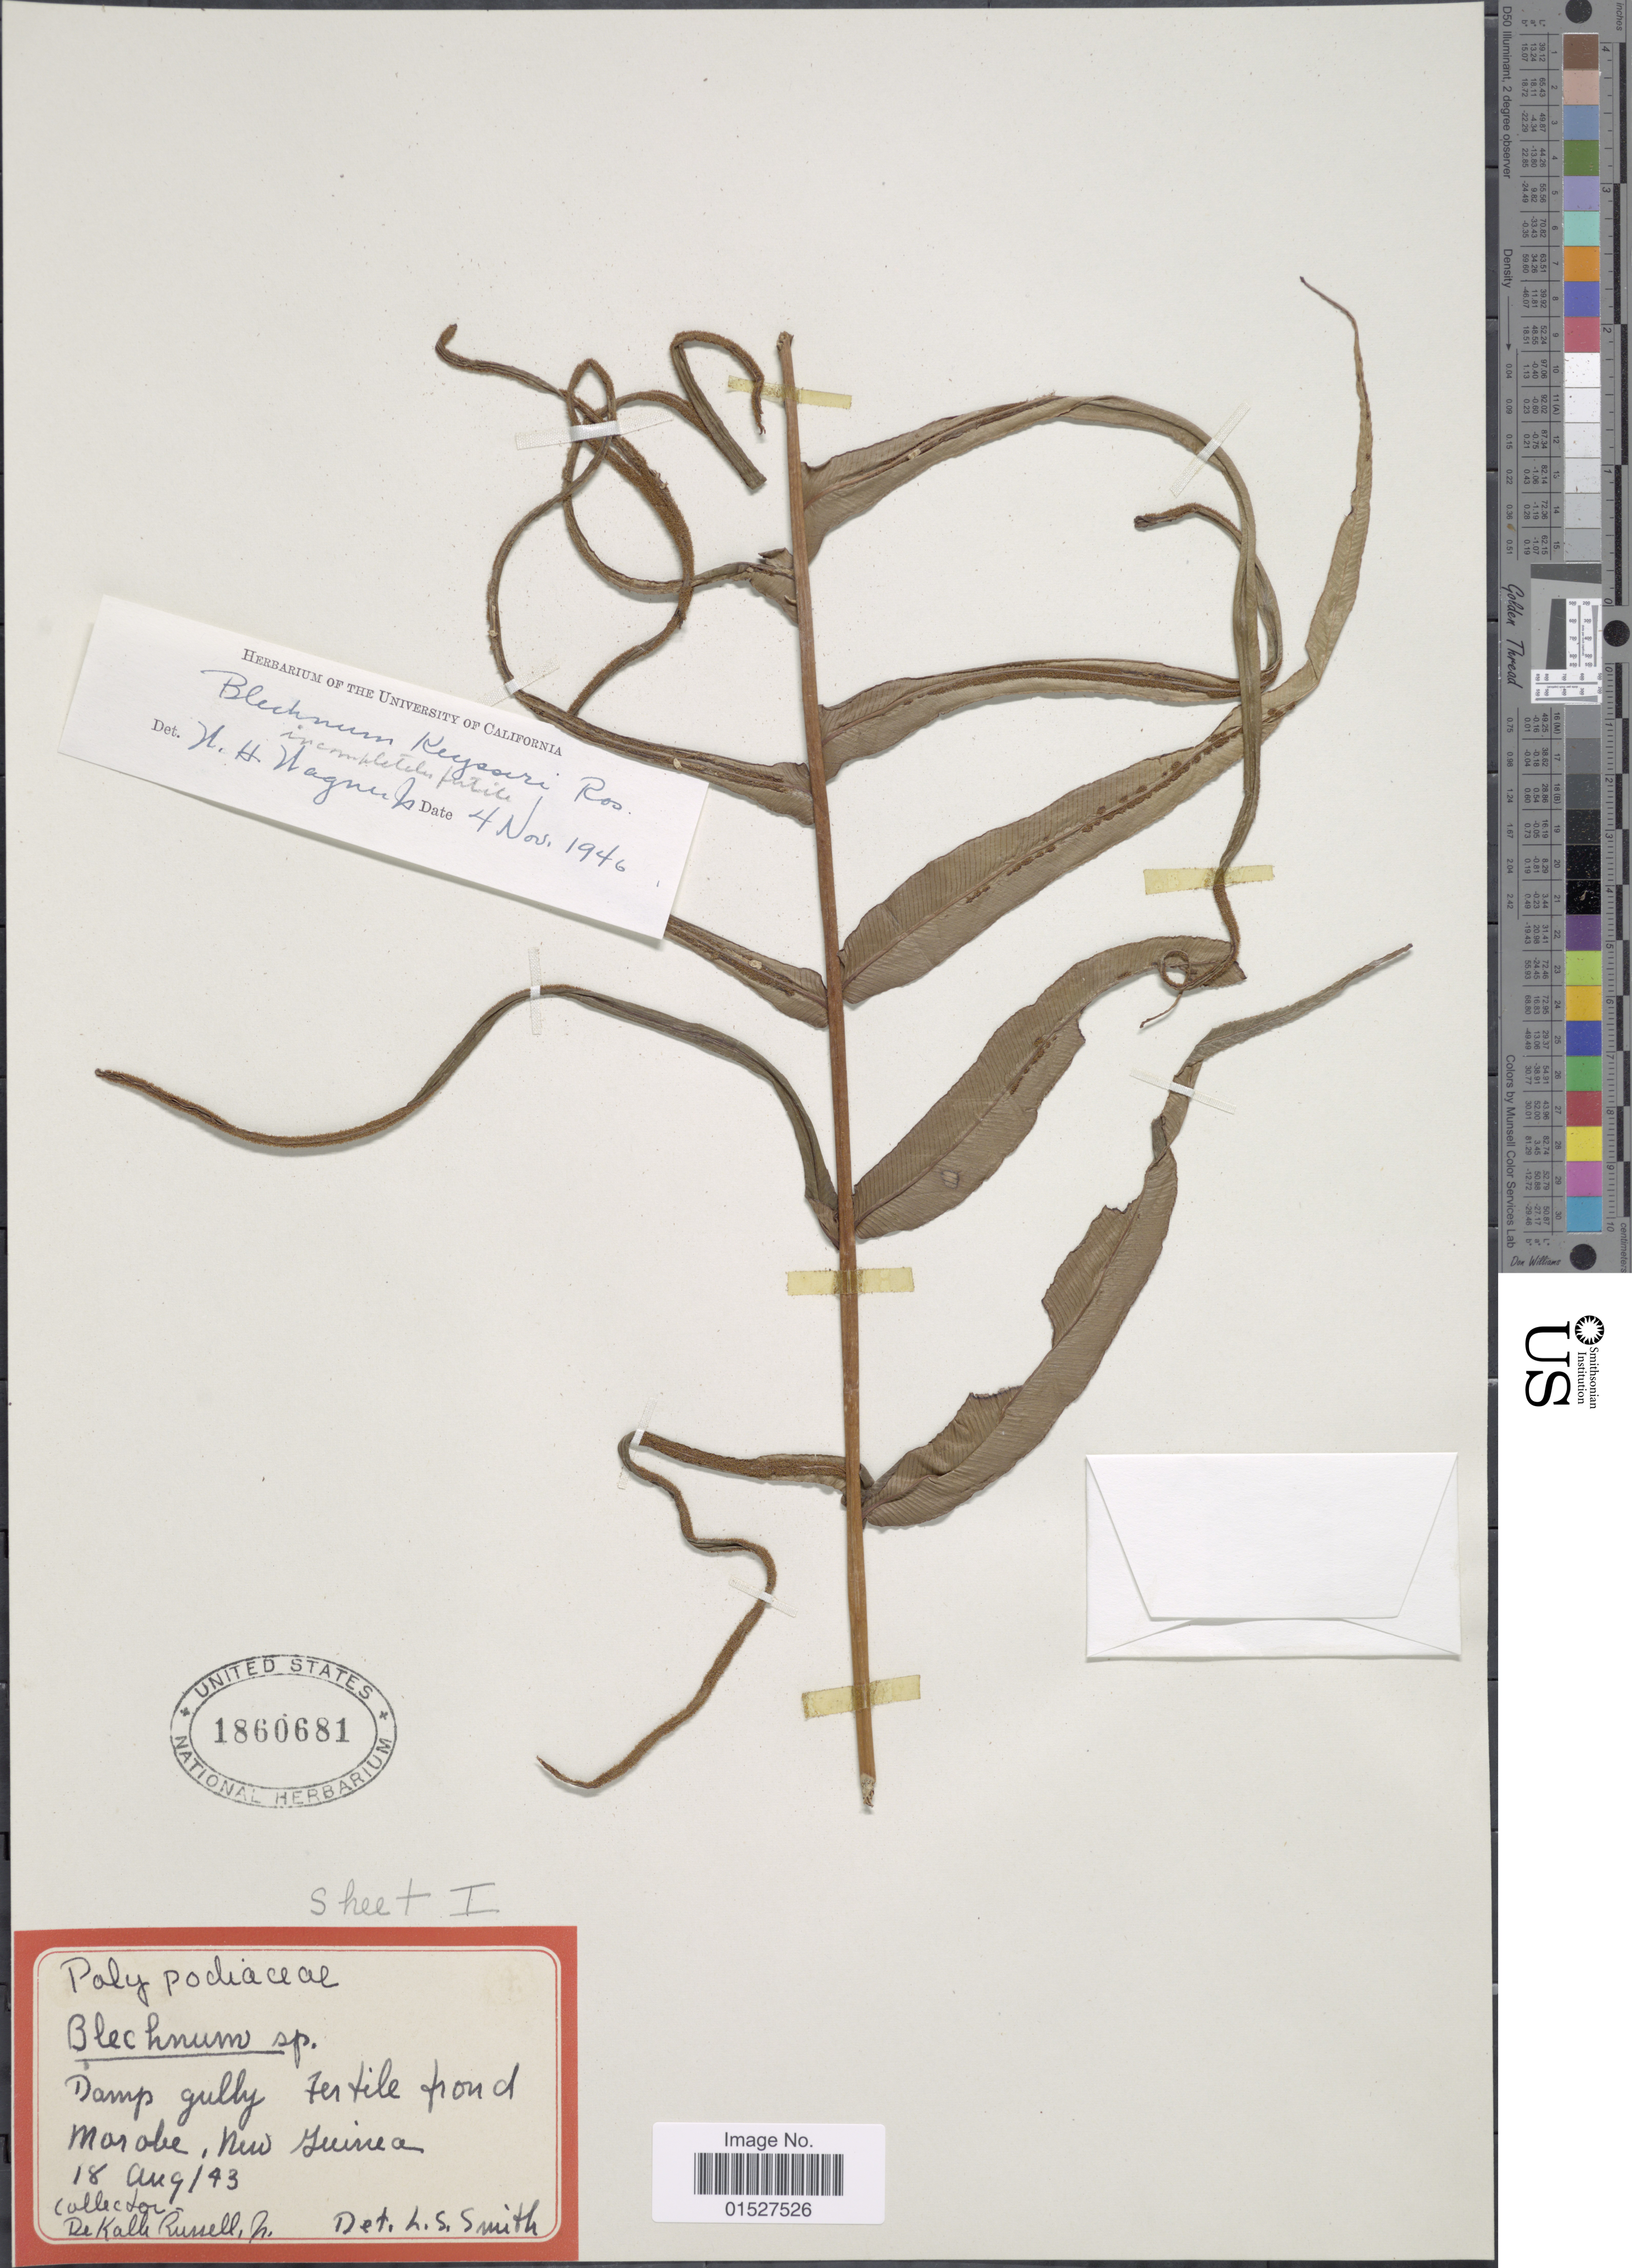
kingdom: Plantae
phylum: Tracheophyta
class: Polypodiopsida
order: Polypodiales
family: Blechnaceae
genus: Blechnum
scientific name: Blechnum keysseri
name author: Rosenst.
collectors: R. Dekalle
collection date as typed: Transcribed d/m/y: 18/8/43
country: Papua New Guinea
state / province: Morobe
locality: New Guinea.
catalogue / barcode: US 1860681